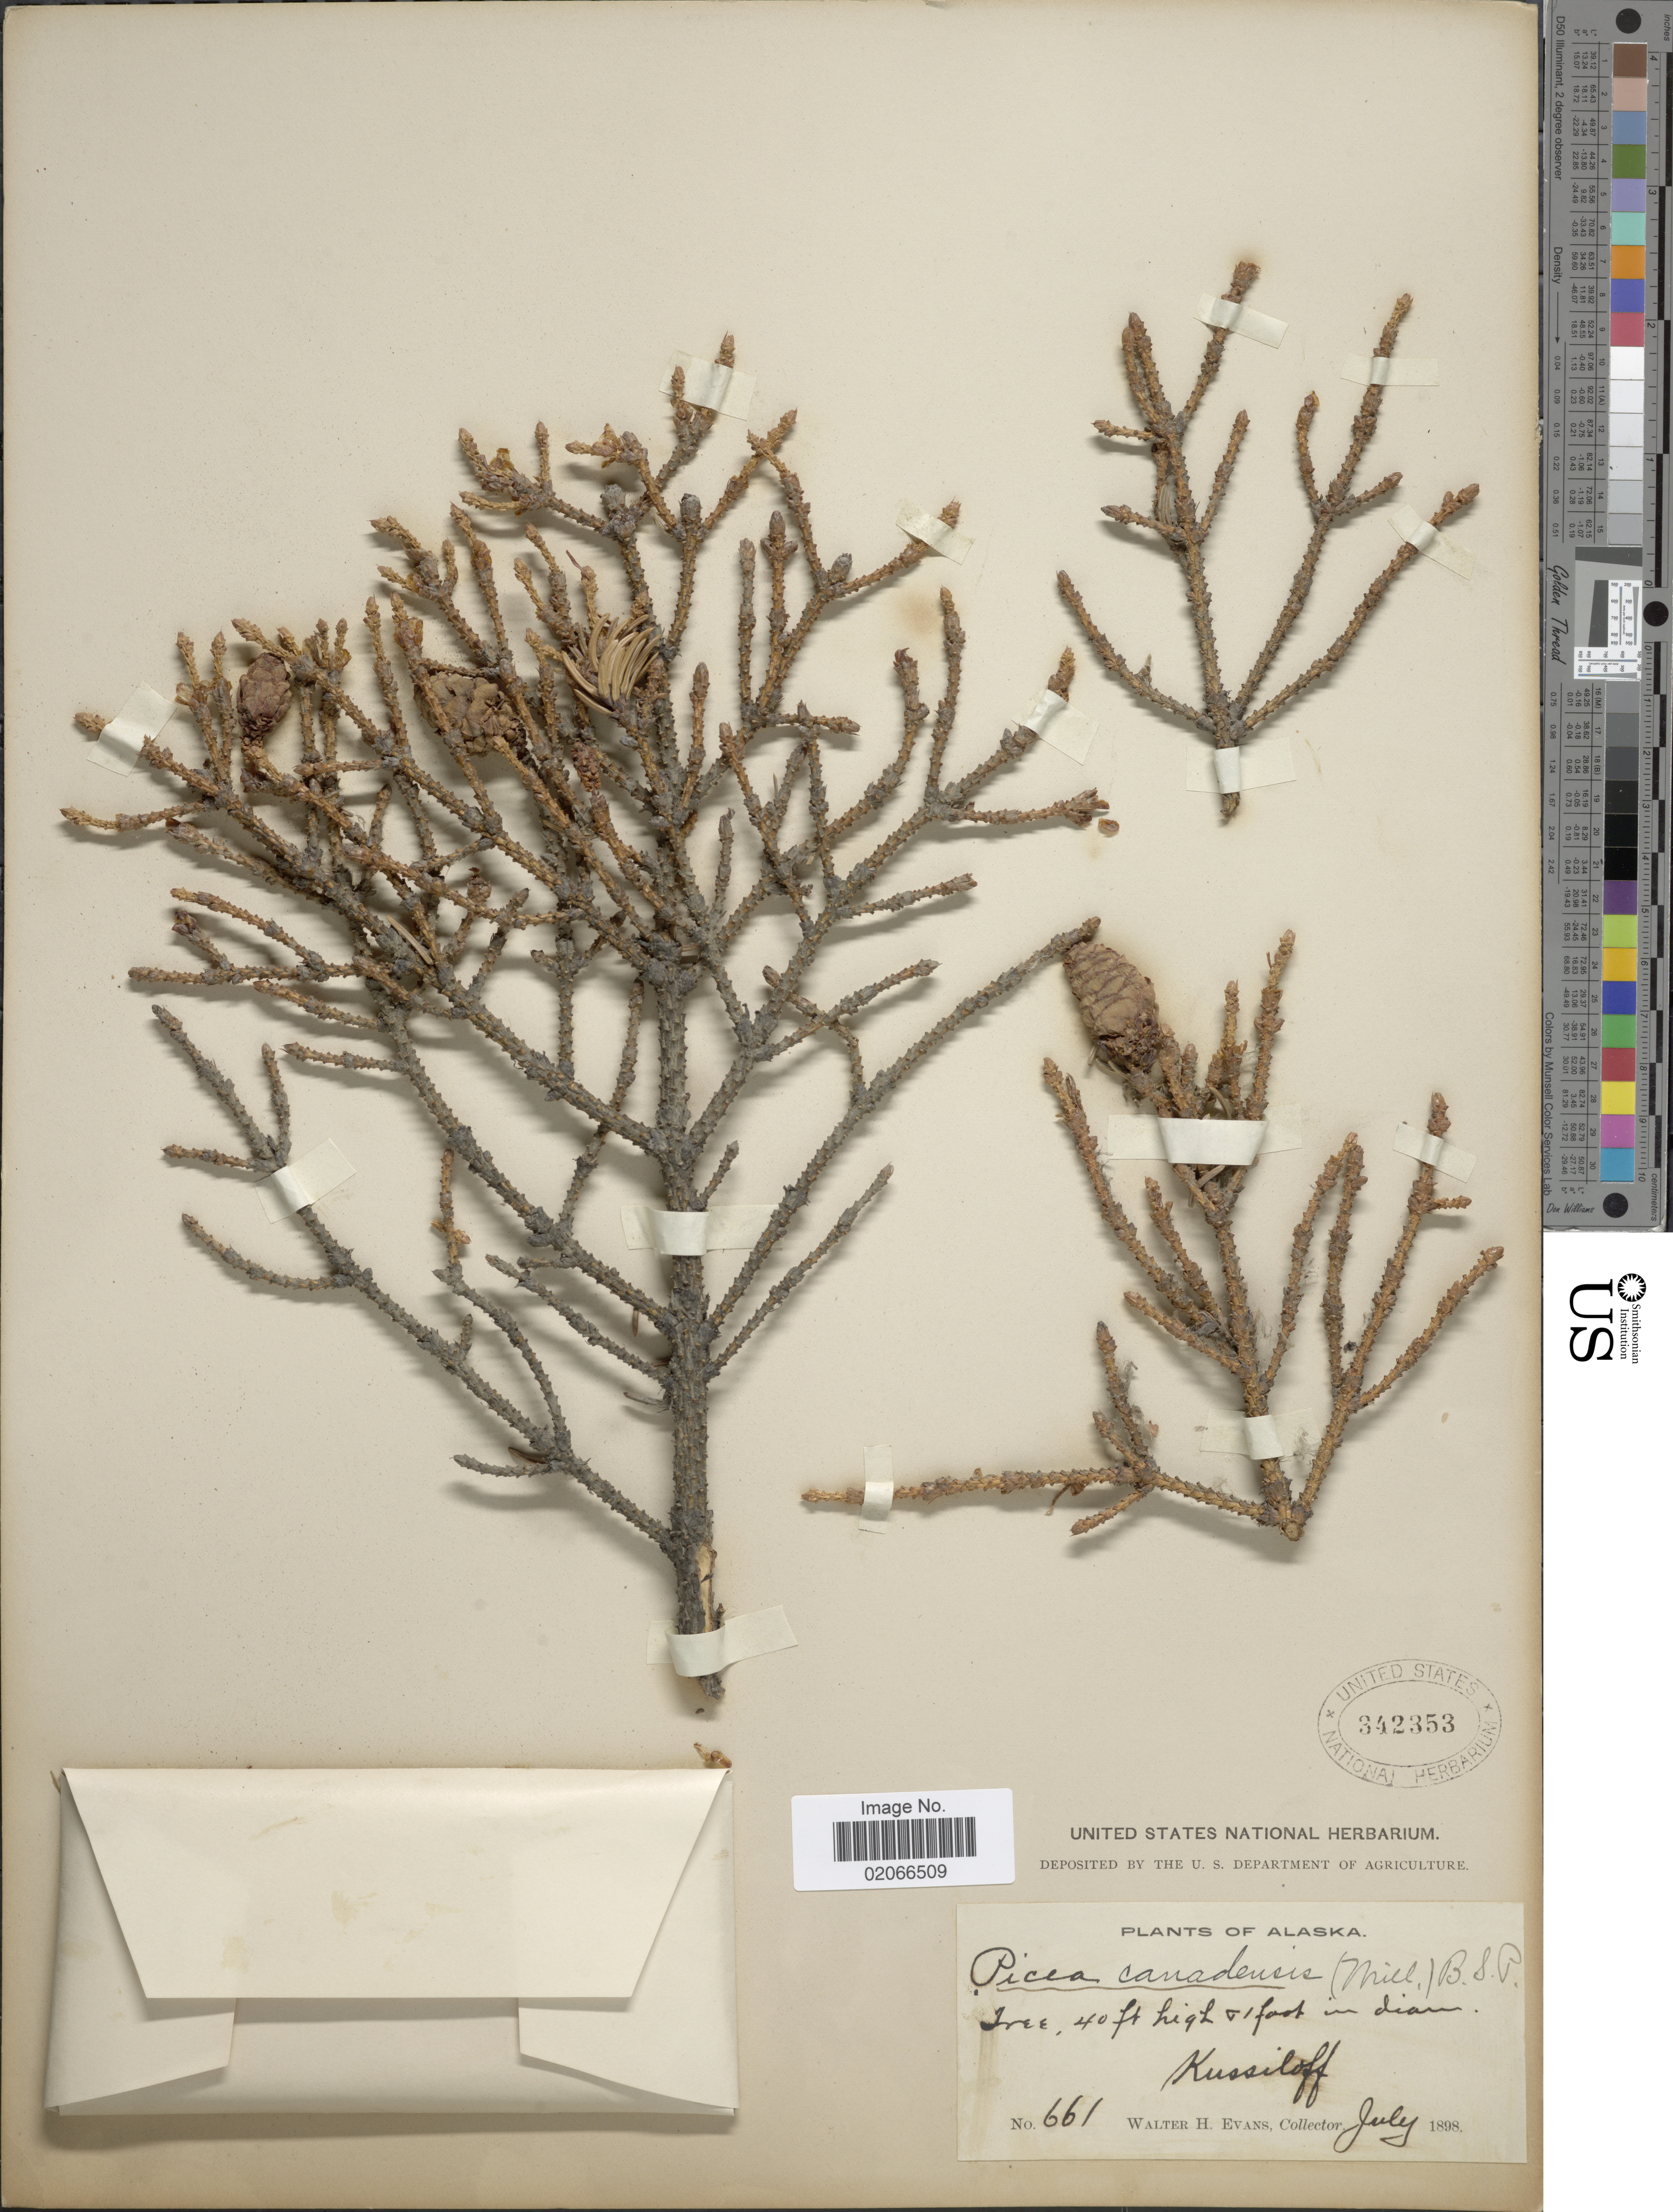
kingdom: Plantae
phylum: Tracheophyta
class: Pinopsida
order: Pinales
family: Pinaceae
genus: Picea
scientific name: Picea glauca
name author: (Moench) Voss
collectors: W. H. Evans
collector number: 661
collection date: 1898-07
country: United States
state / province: Alaska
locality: Kussiloff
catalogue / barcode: US 342353